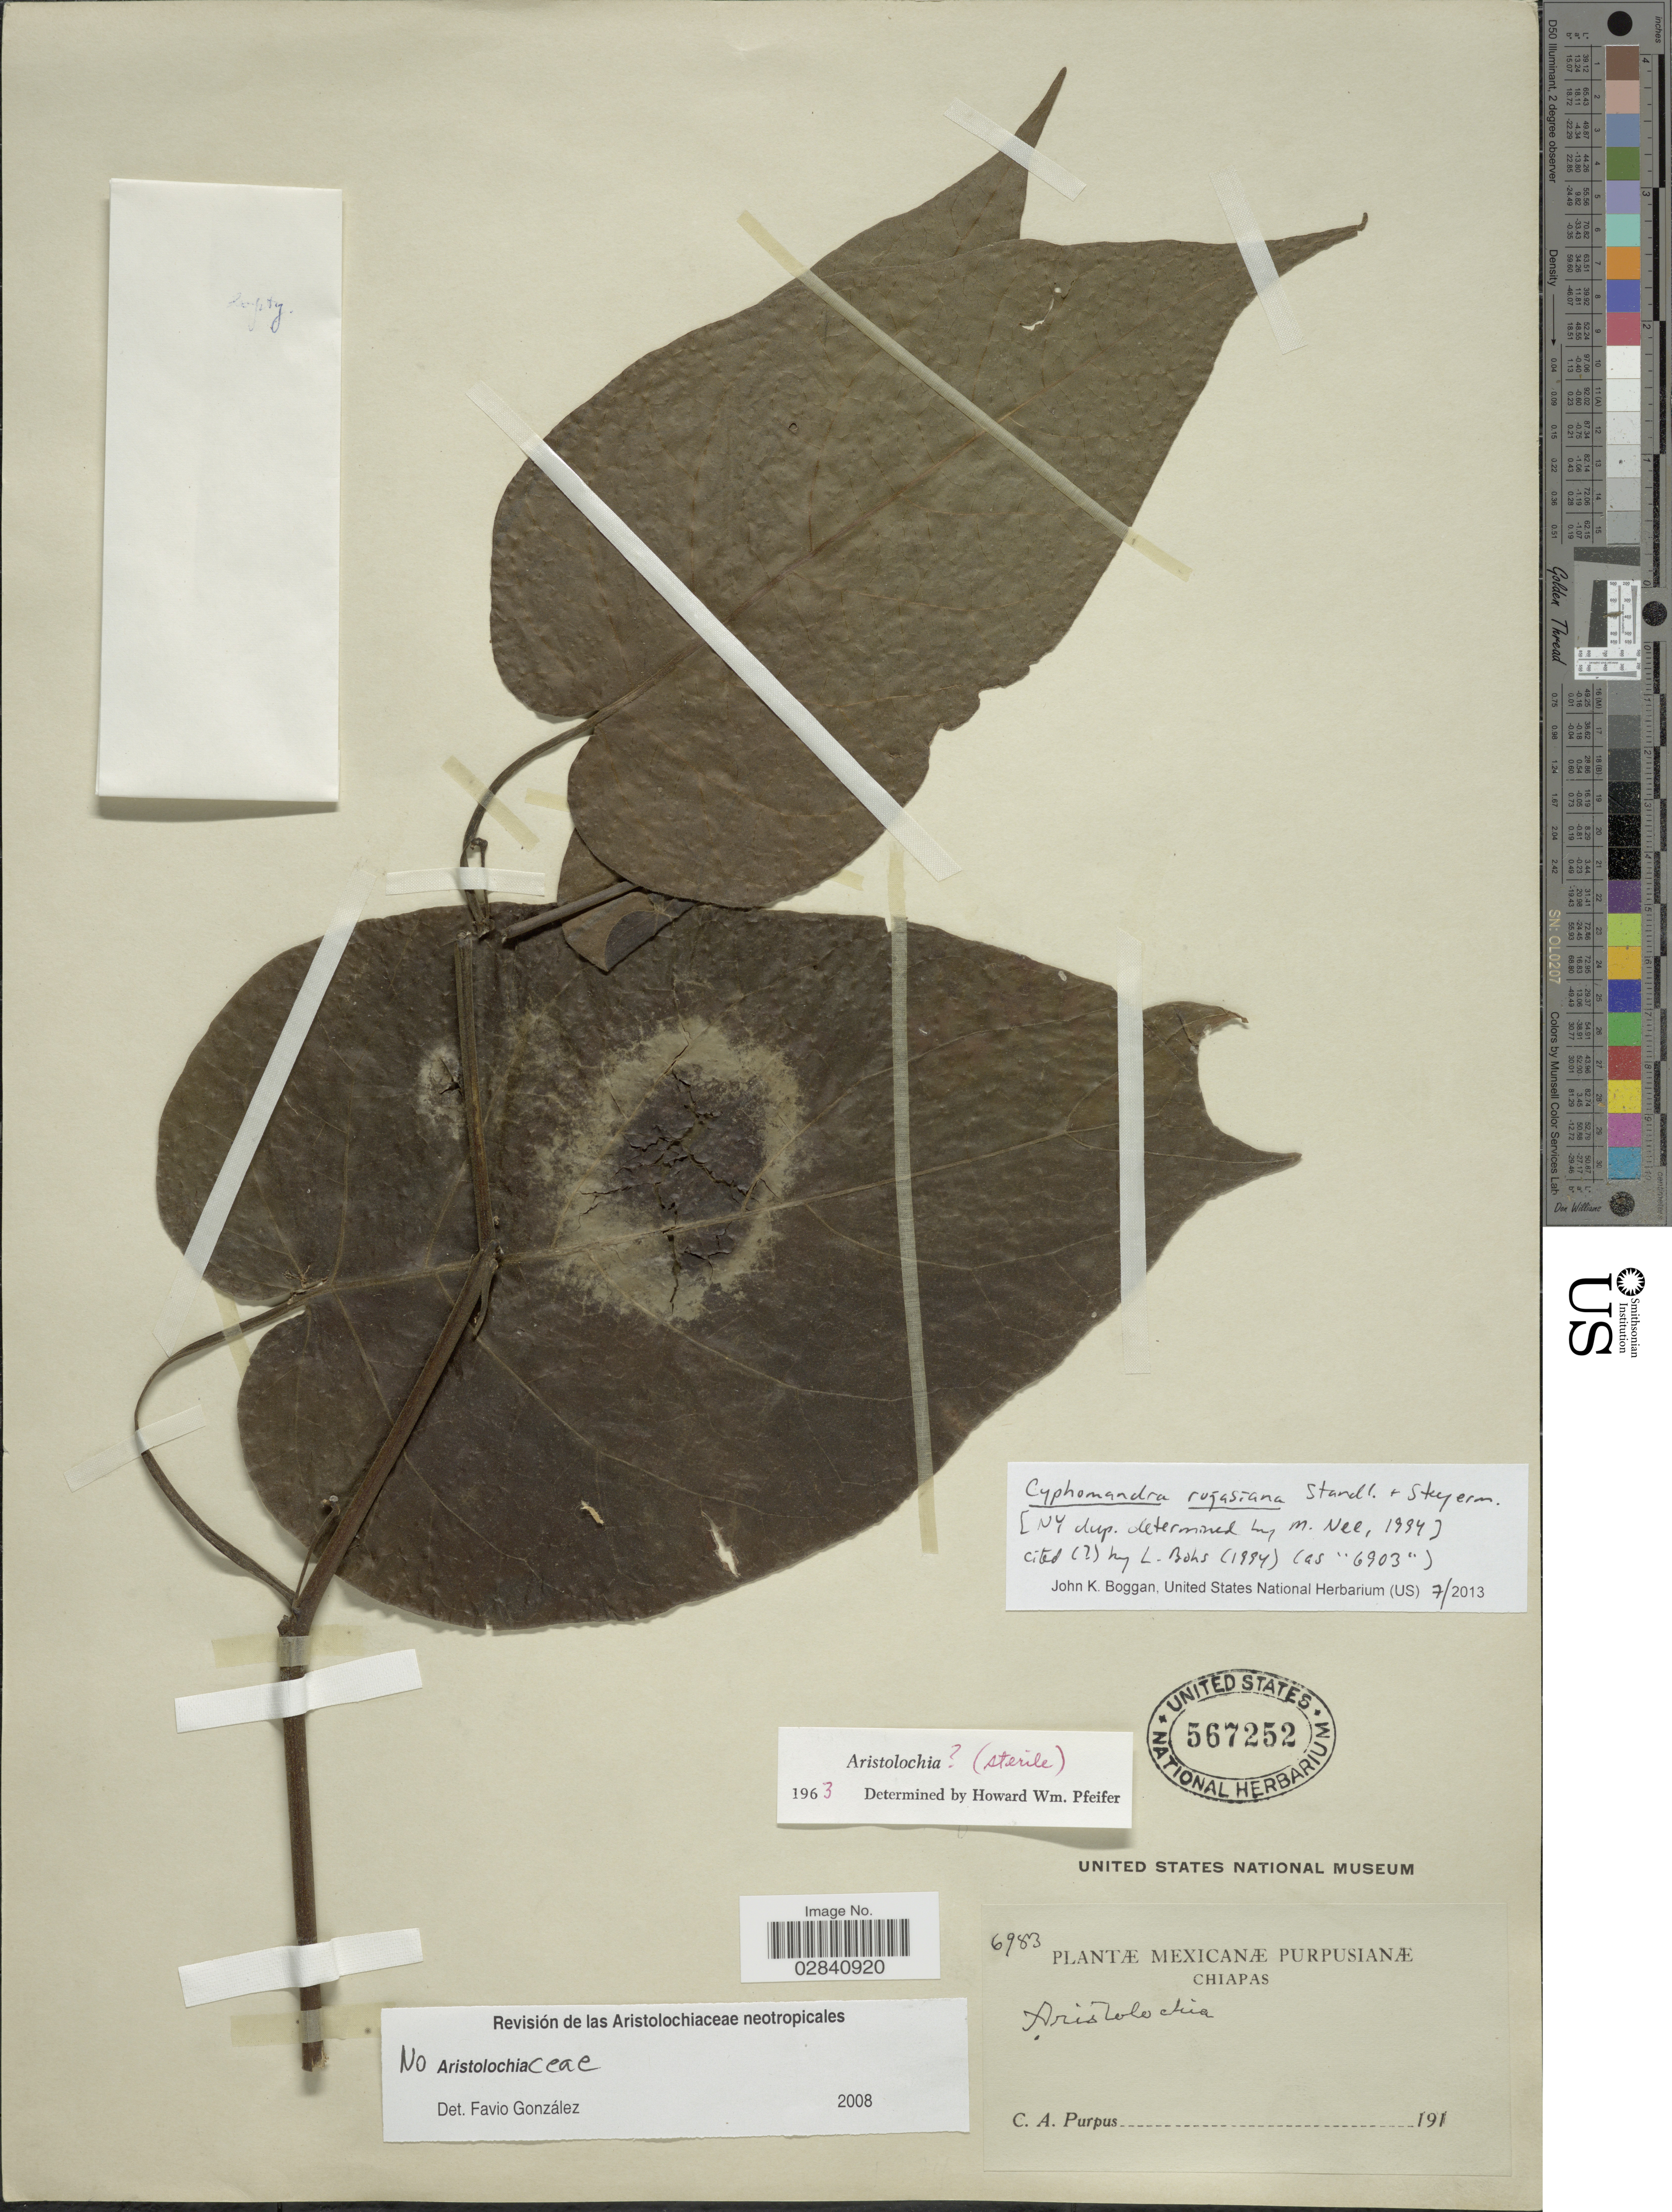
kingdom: Plantae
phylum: Tracheophyta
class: Magnoliopsida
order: Solanales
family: Solanaceae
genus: Cyphomandra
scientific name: Cyphomandra rojasiana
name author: Standl. & C.V. Morton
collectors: C. A. Purpus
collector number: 6983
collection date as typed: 191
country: Mexico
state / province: Chiapas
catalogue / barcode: US 567252